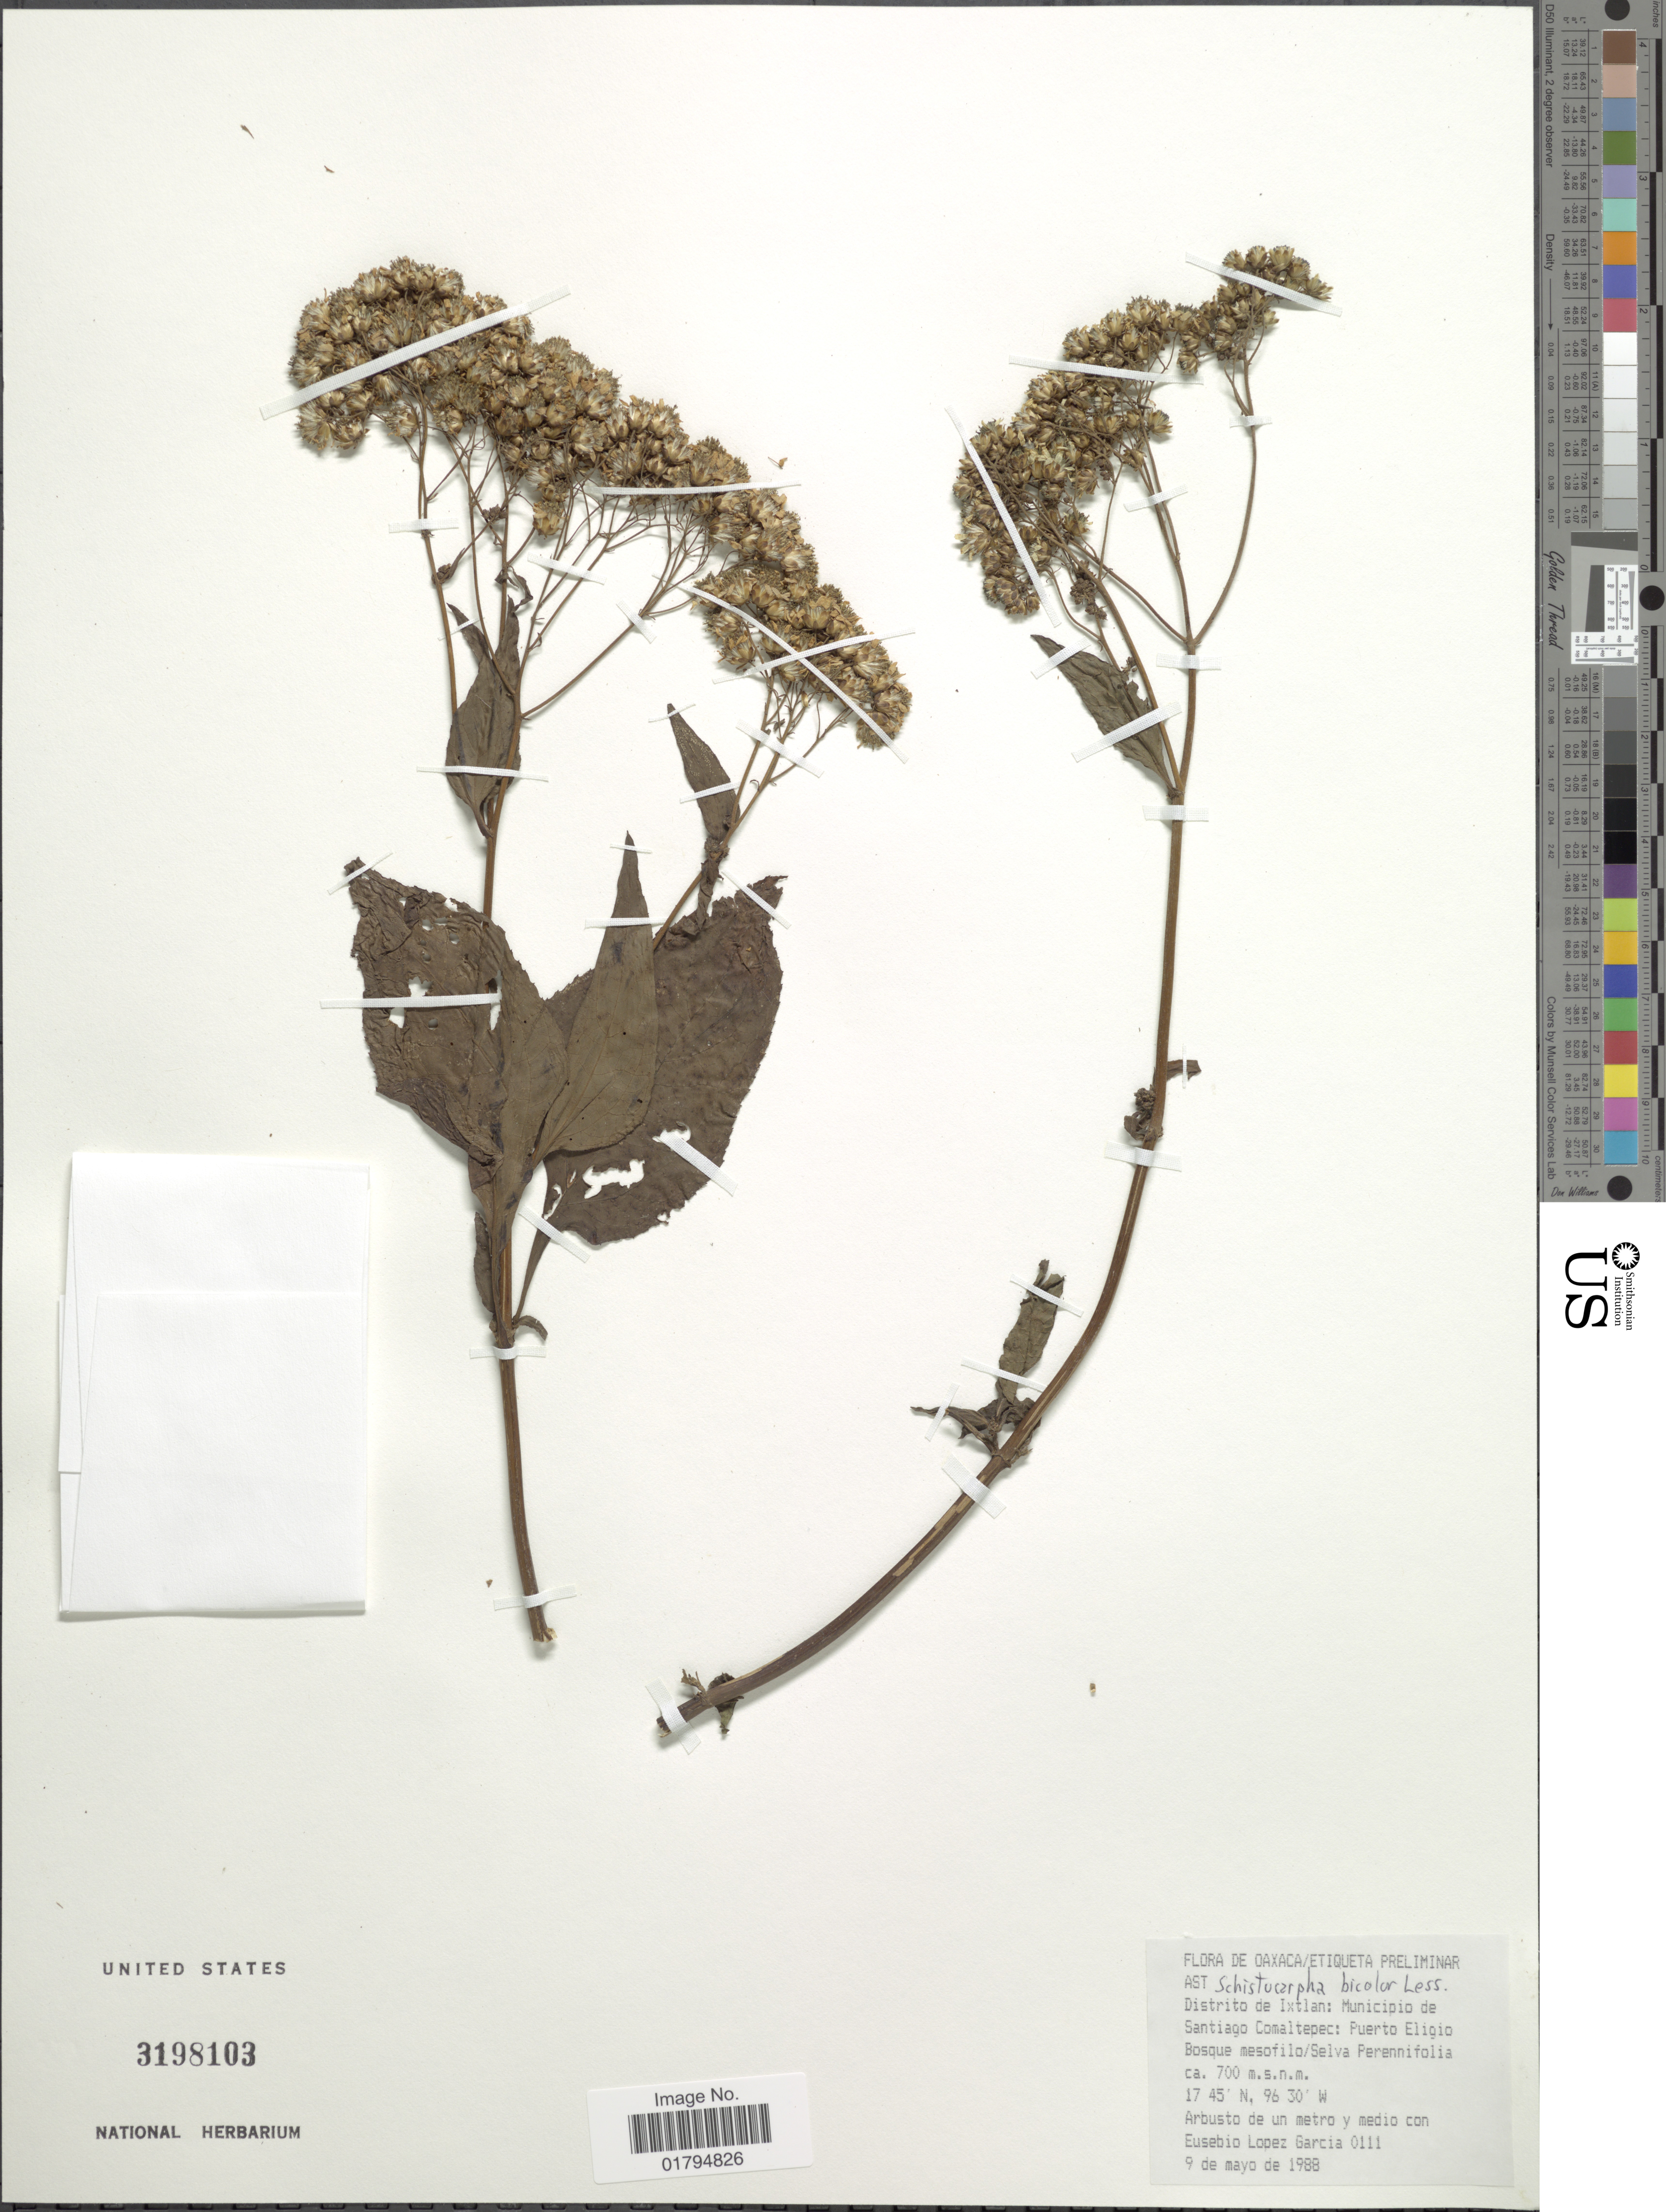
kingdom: Plantae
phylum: Tracheophyta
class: Magnoliopsida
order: Asterales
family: Asteraceae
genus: Schistocarpha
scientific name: Schistocarpha bicolor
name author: Less.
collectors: E. López Garcia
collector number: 0111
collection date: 1988-05-09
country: Mexico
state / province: Oaxaca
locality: Etiqueta Preliminar. Distrito de Ixtlan, Municipio Santiago Comaltepec: Puerto Eligio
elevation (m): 700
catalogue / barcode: US 3198103